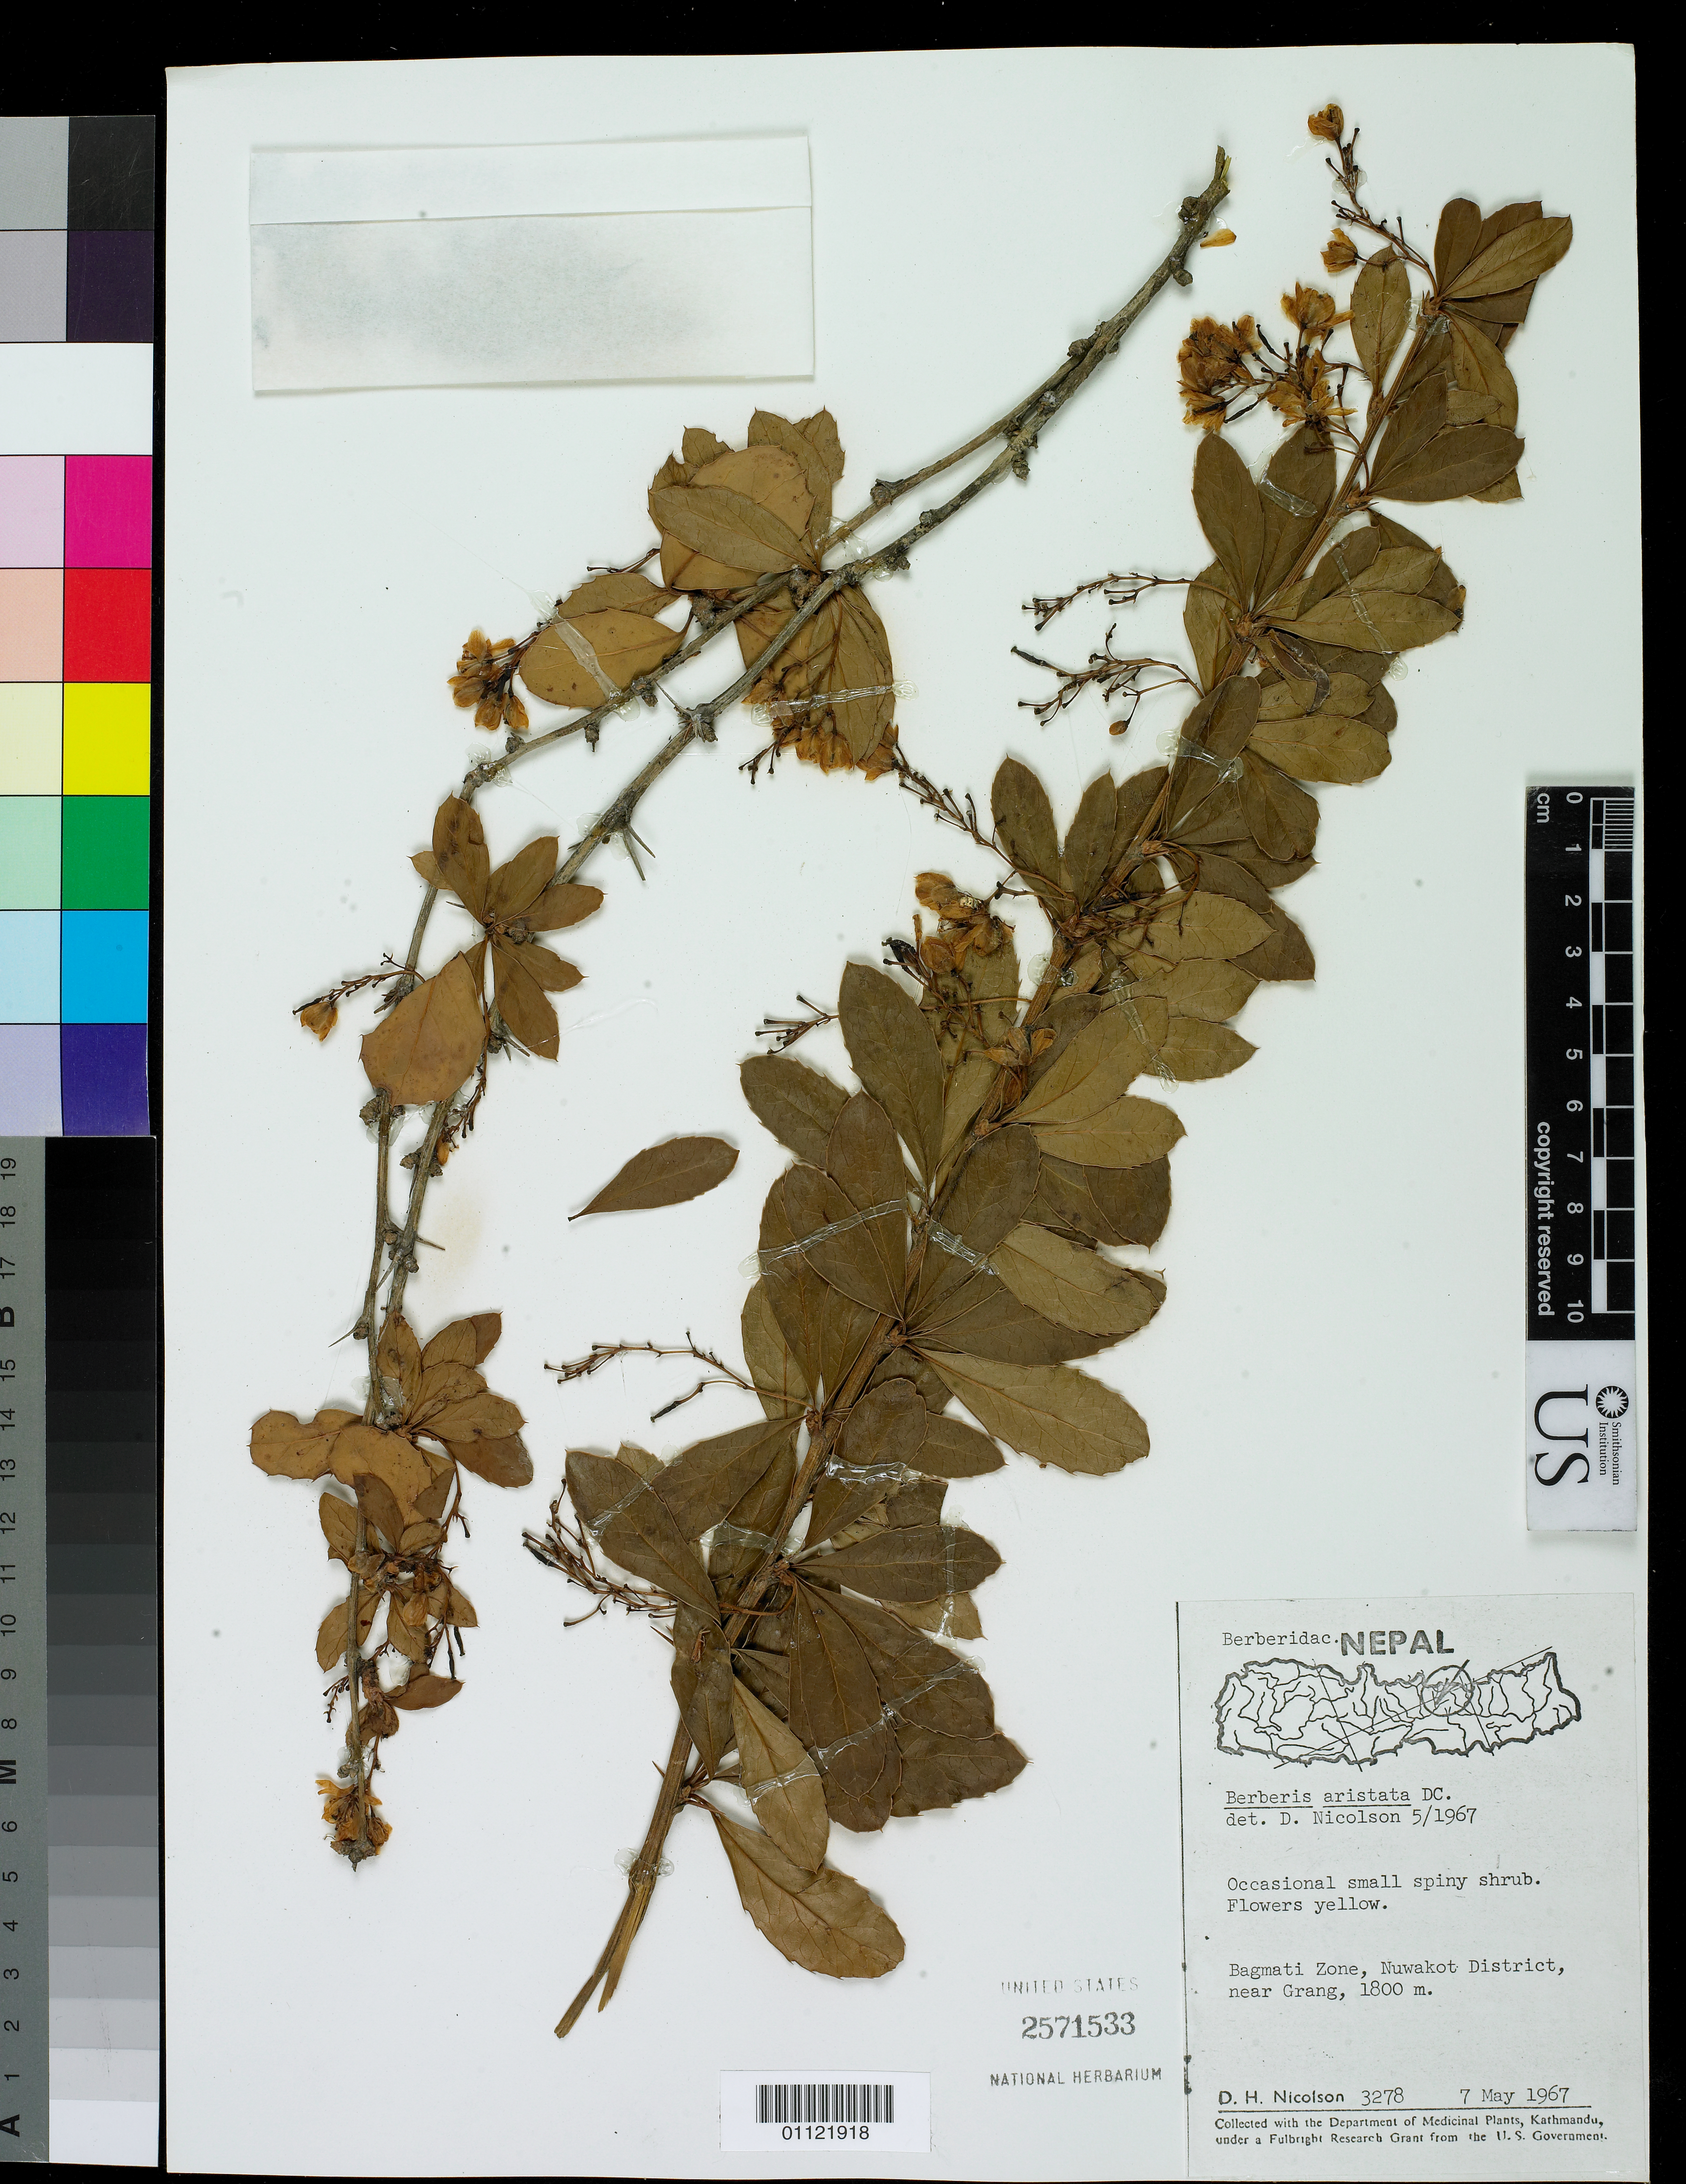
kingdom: Plantae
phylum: Tracheophyta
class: Magnoliopsida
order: Ranunculales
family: Berberidaceae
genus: Berberis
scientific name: Berberis aristata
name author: DC.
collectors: D. H. Nicolson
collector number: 3278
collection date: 1967-05-07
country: Nepal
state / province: Nuwakot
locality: Bagmati Zone, Nuwakot District, near Grang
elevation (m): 1800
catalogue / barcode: US 2571533